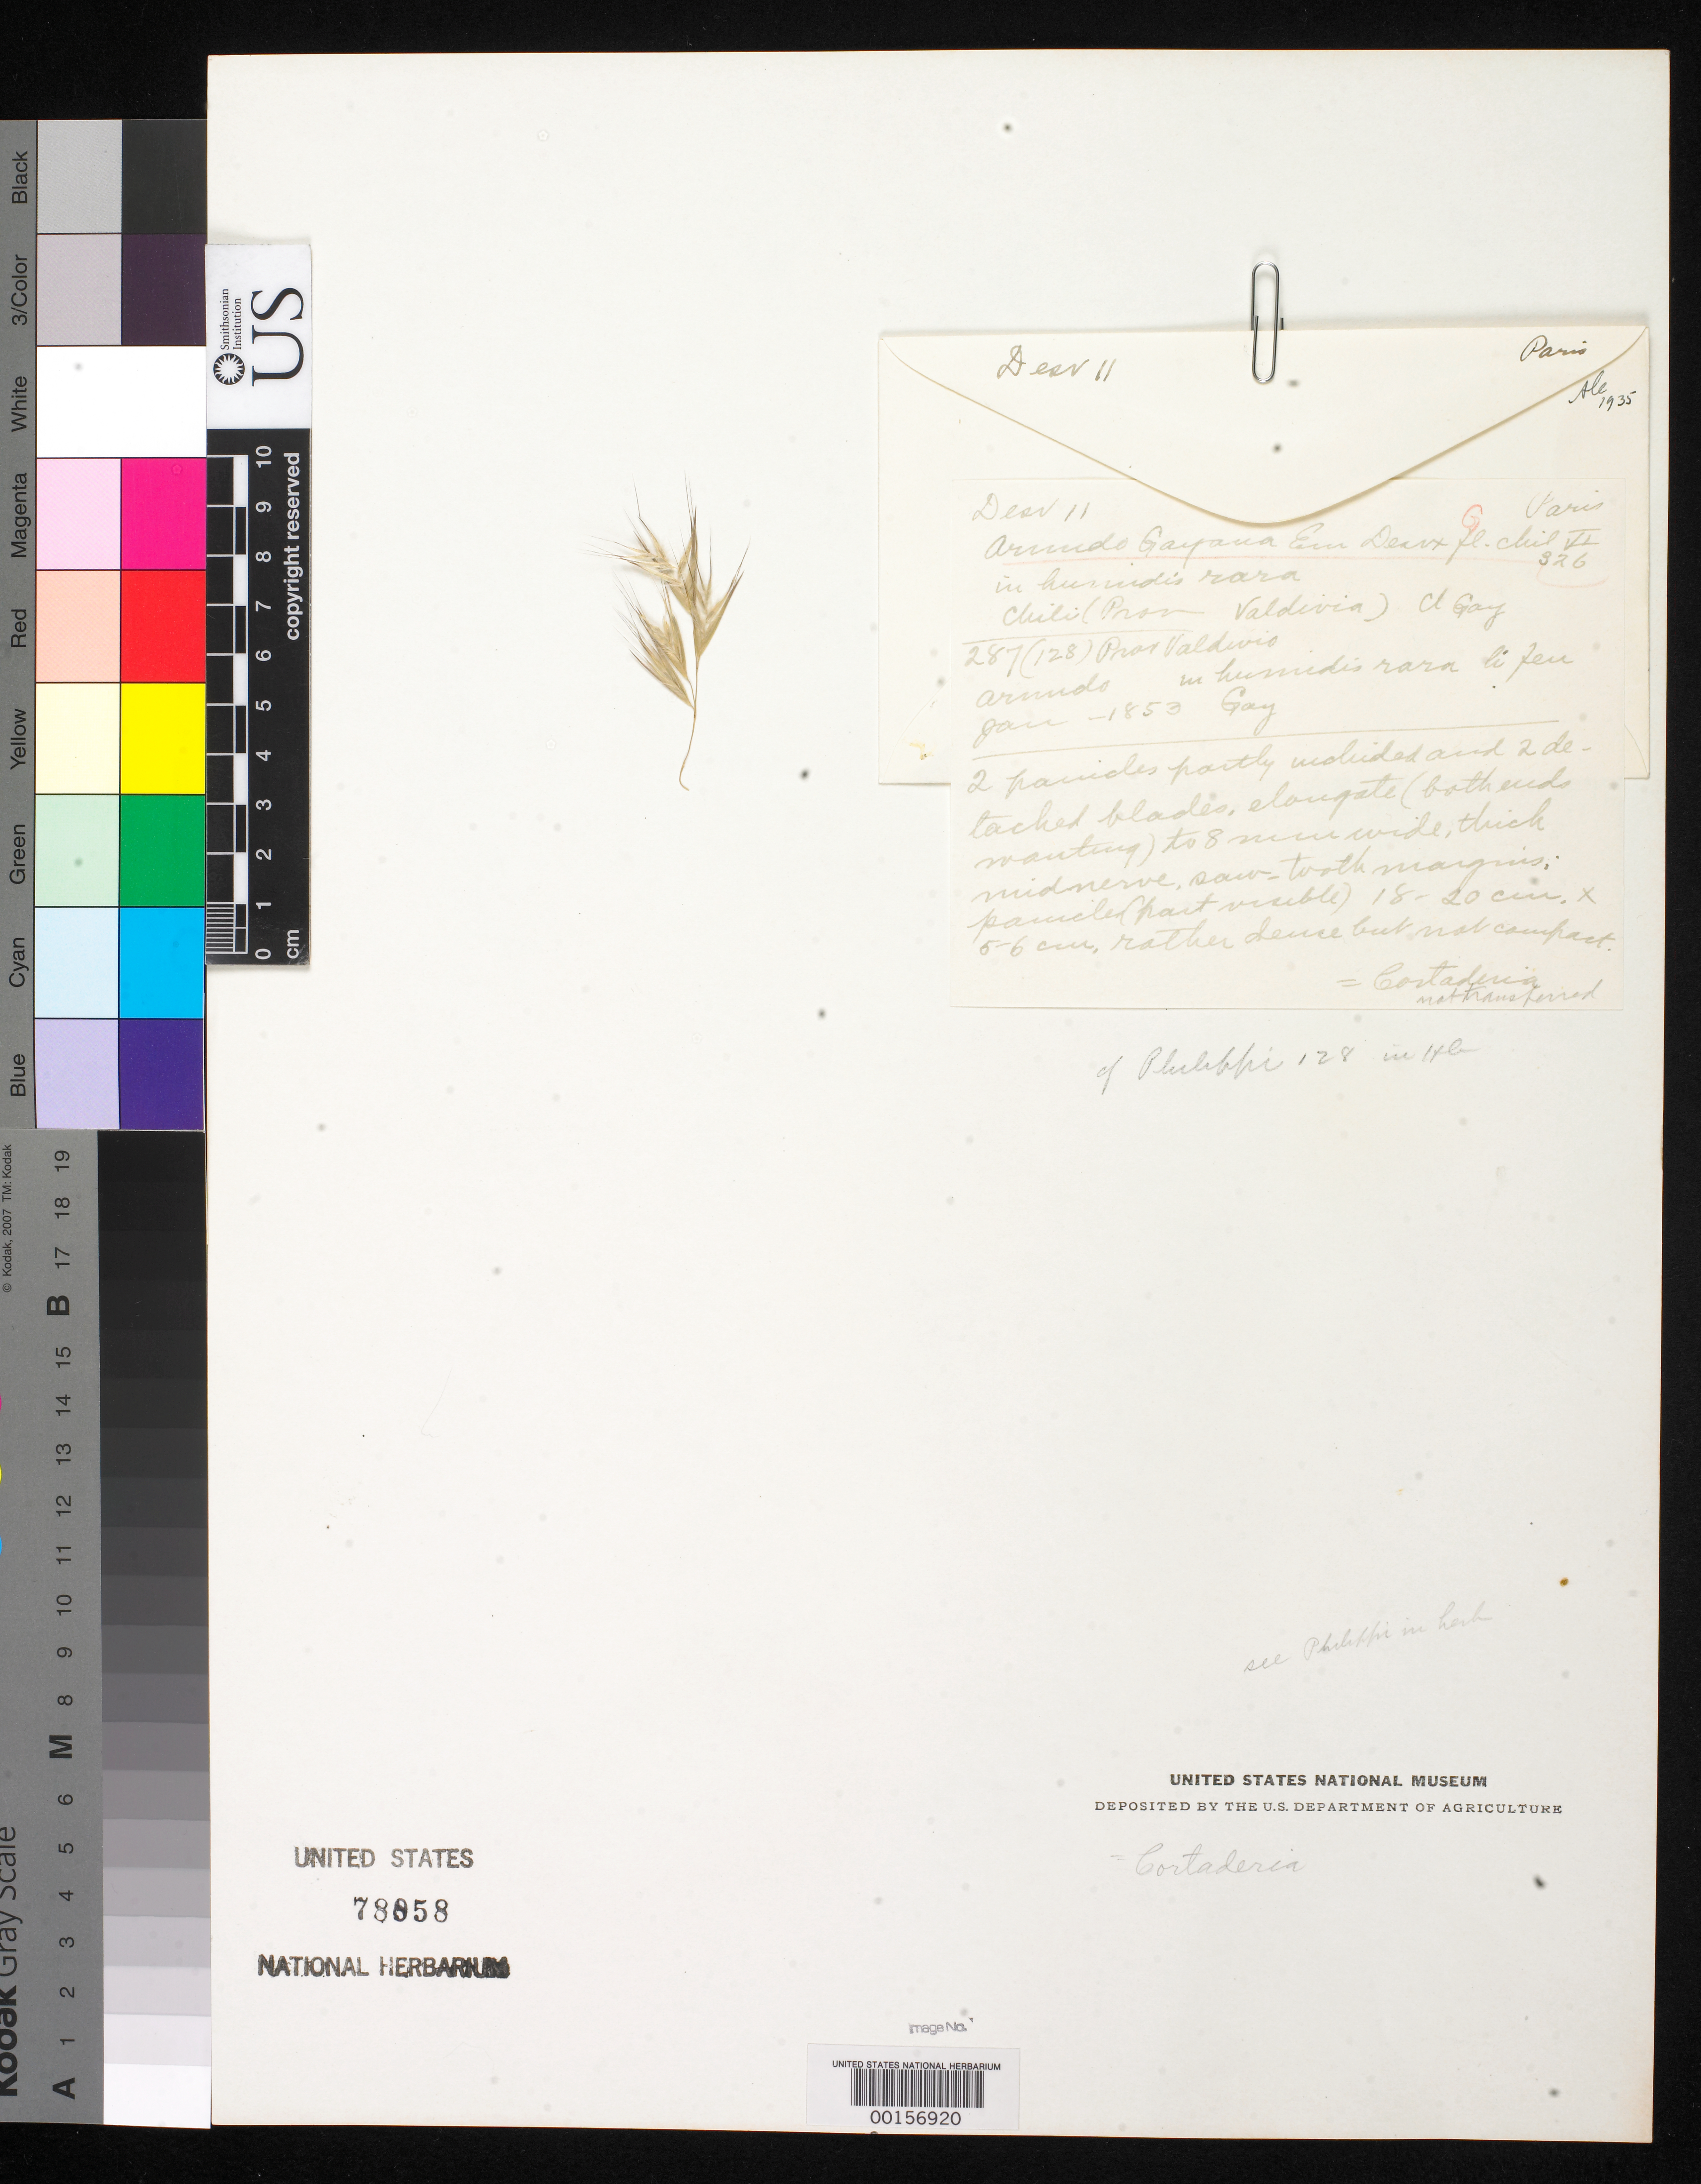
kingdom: Plantae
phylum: Tracheophyta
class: Liliopsida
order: Poales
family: Poaceae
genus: Arundo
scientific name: Arundo gayana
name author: É. Desv. in Gay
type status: Type Fragment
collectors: C. Gay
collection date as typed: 1853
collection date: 1853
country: Chile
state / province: Los Ríos (XIV)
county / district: Valdivia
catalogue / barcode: US 78858